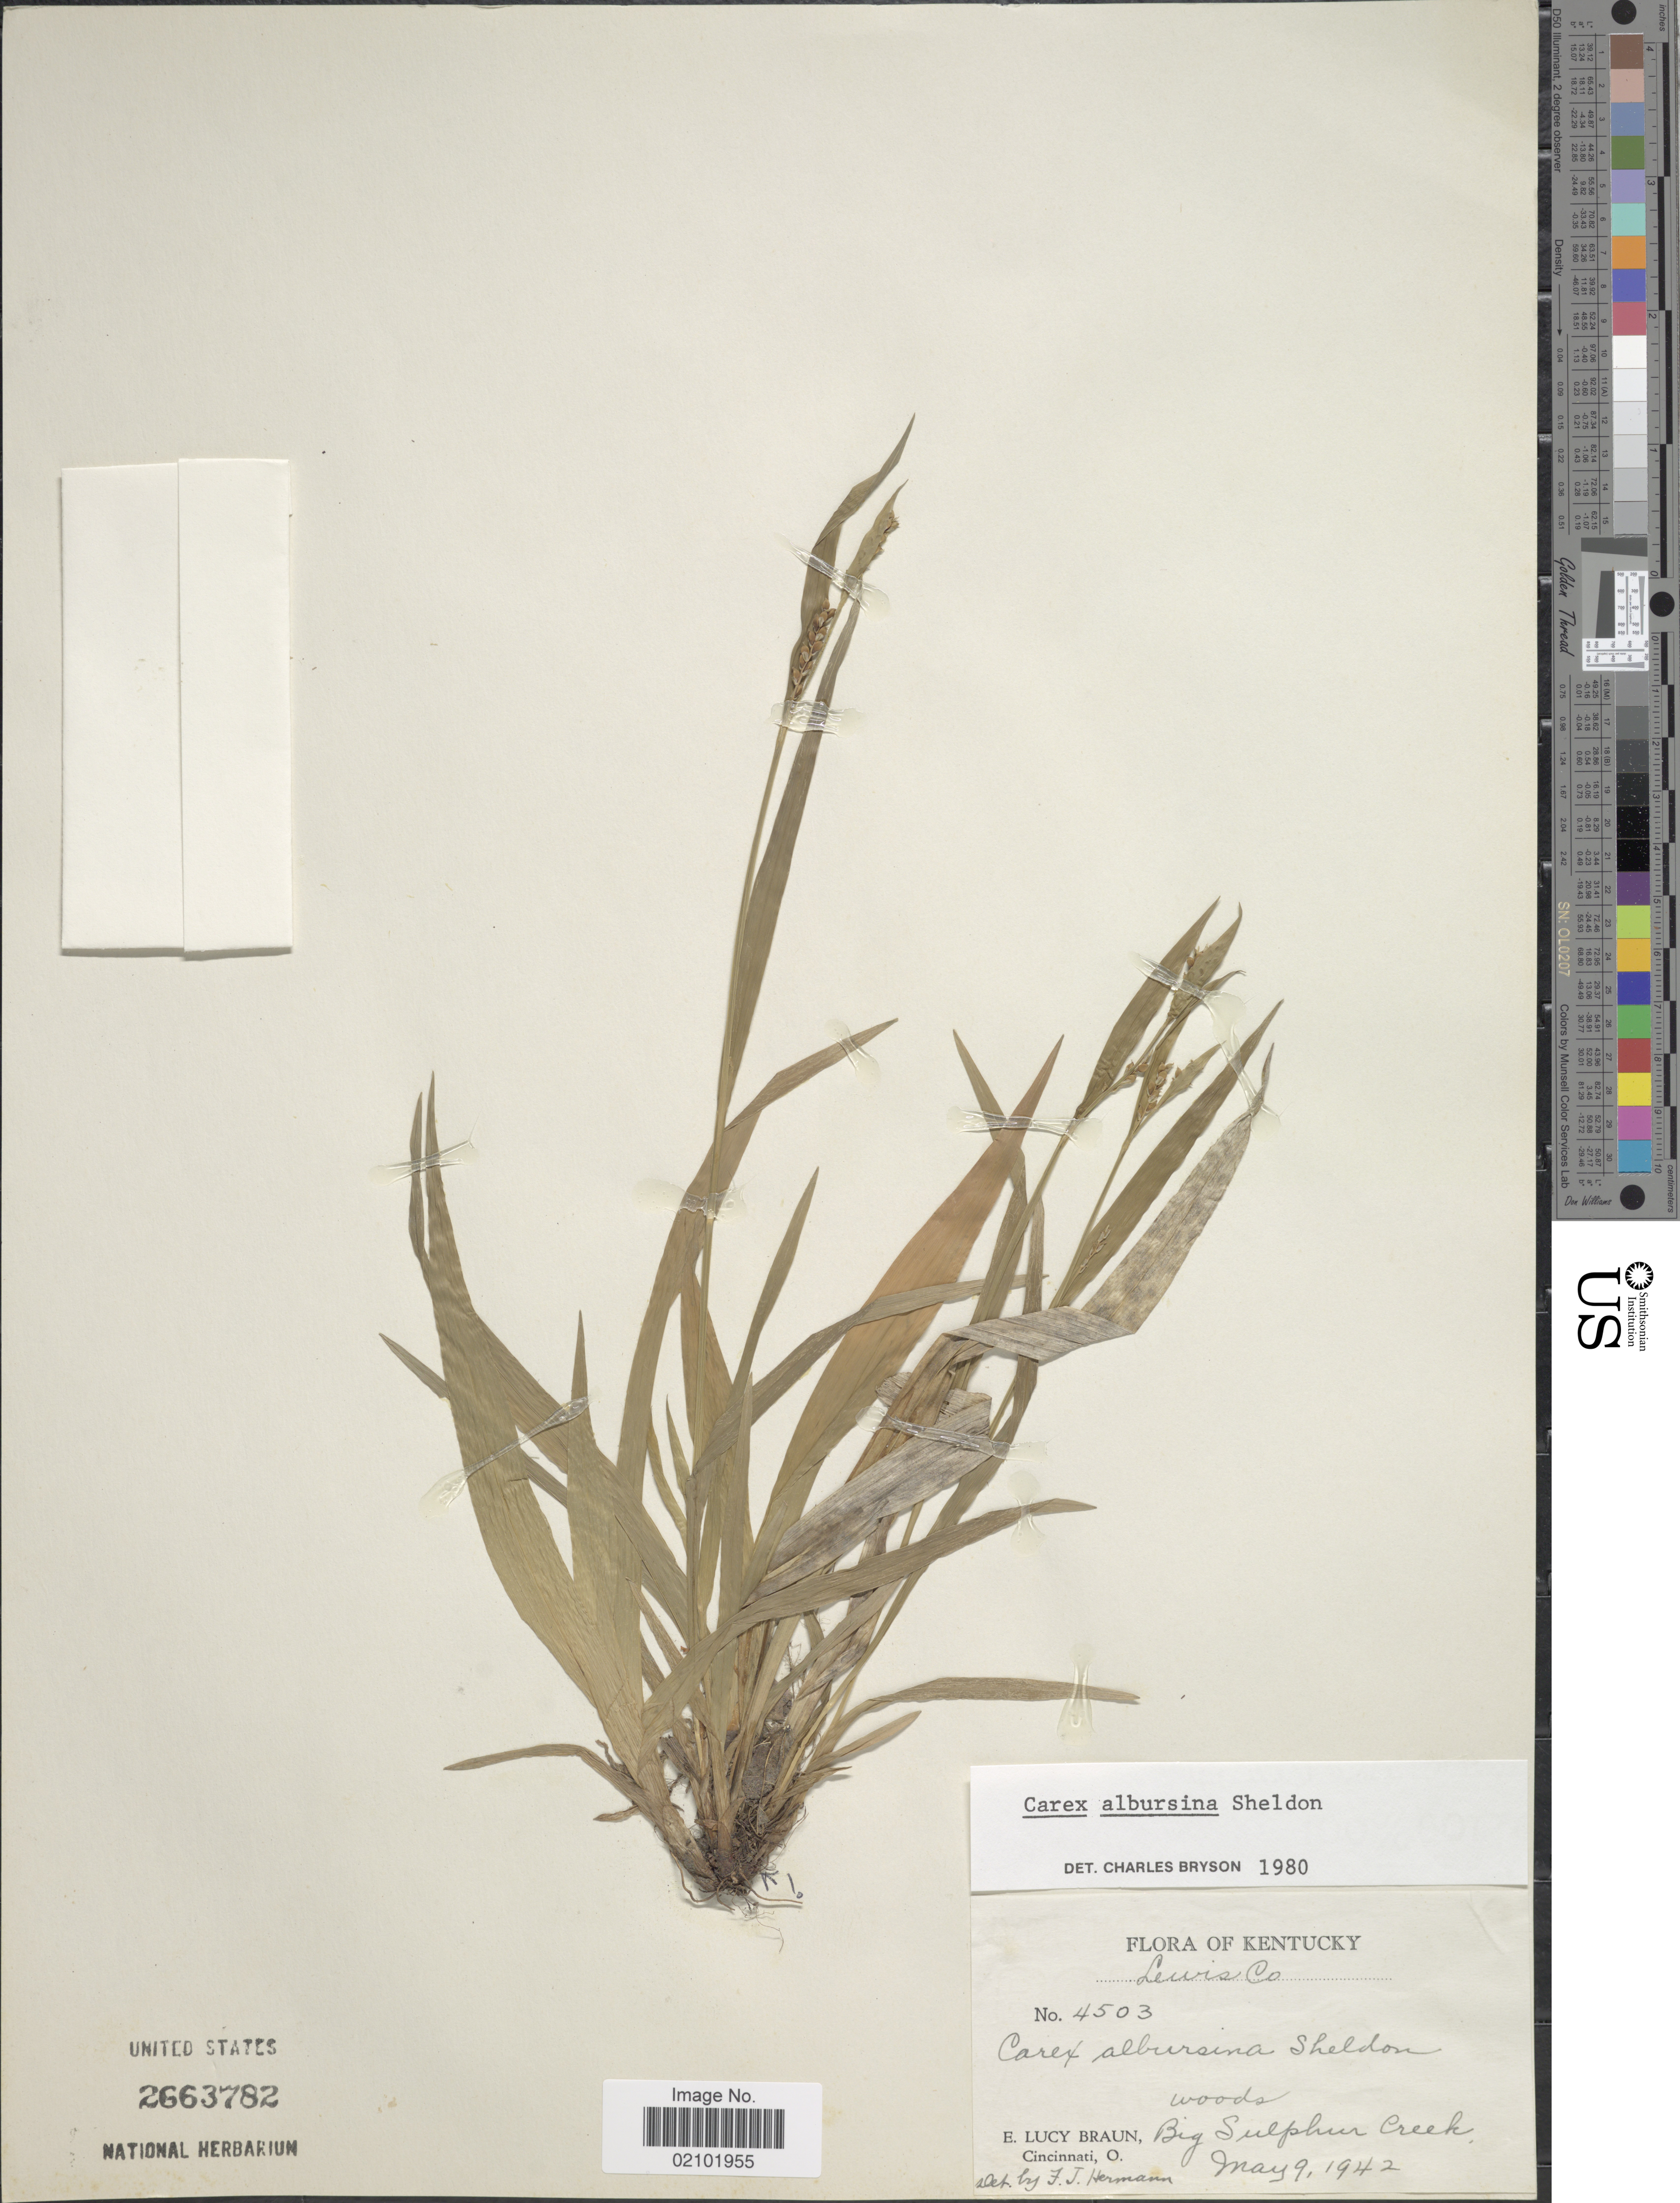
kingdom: Plantae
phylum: Tracheophyta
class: Liliopsida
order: Poales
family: Cyperaceae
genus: Carex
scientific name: Carex albursina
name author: E. Sheld.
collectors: E. L. Braun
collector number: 4503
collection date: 1942-05-09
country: United States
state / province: Kentucky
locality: Big Sulphur Creek. Lewis Co.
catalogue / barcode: US 2663782